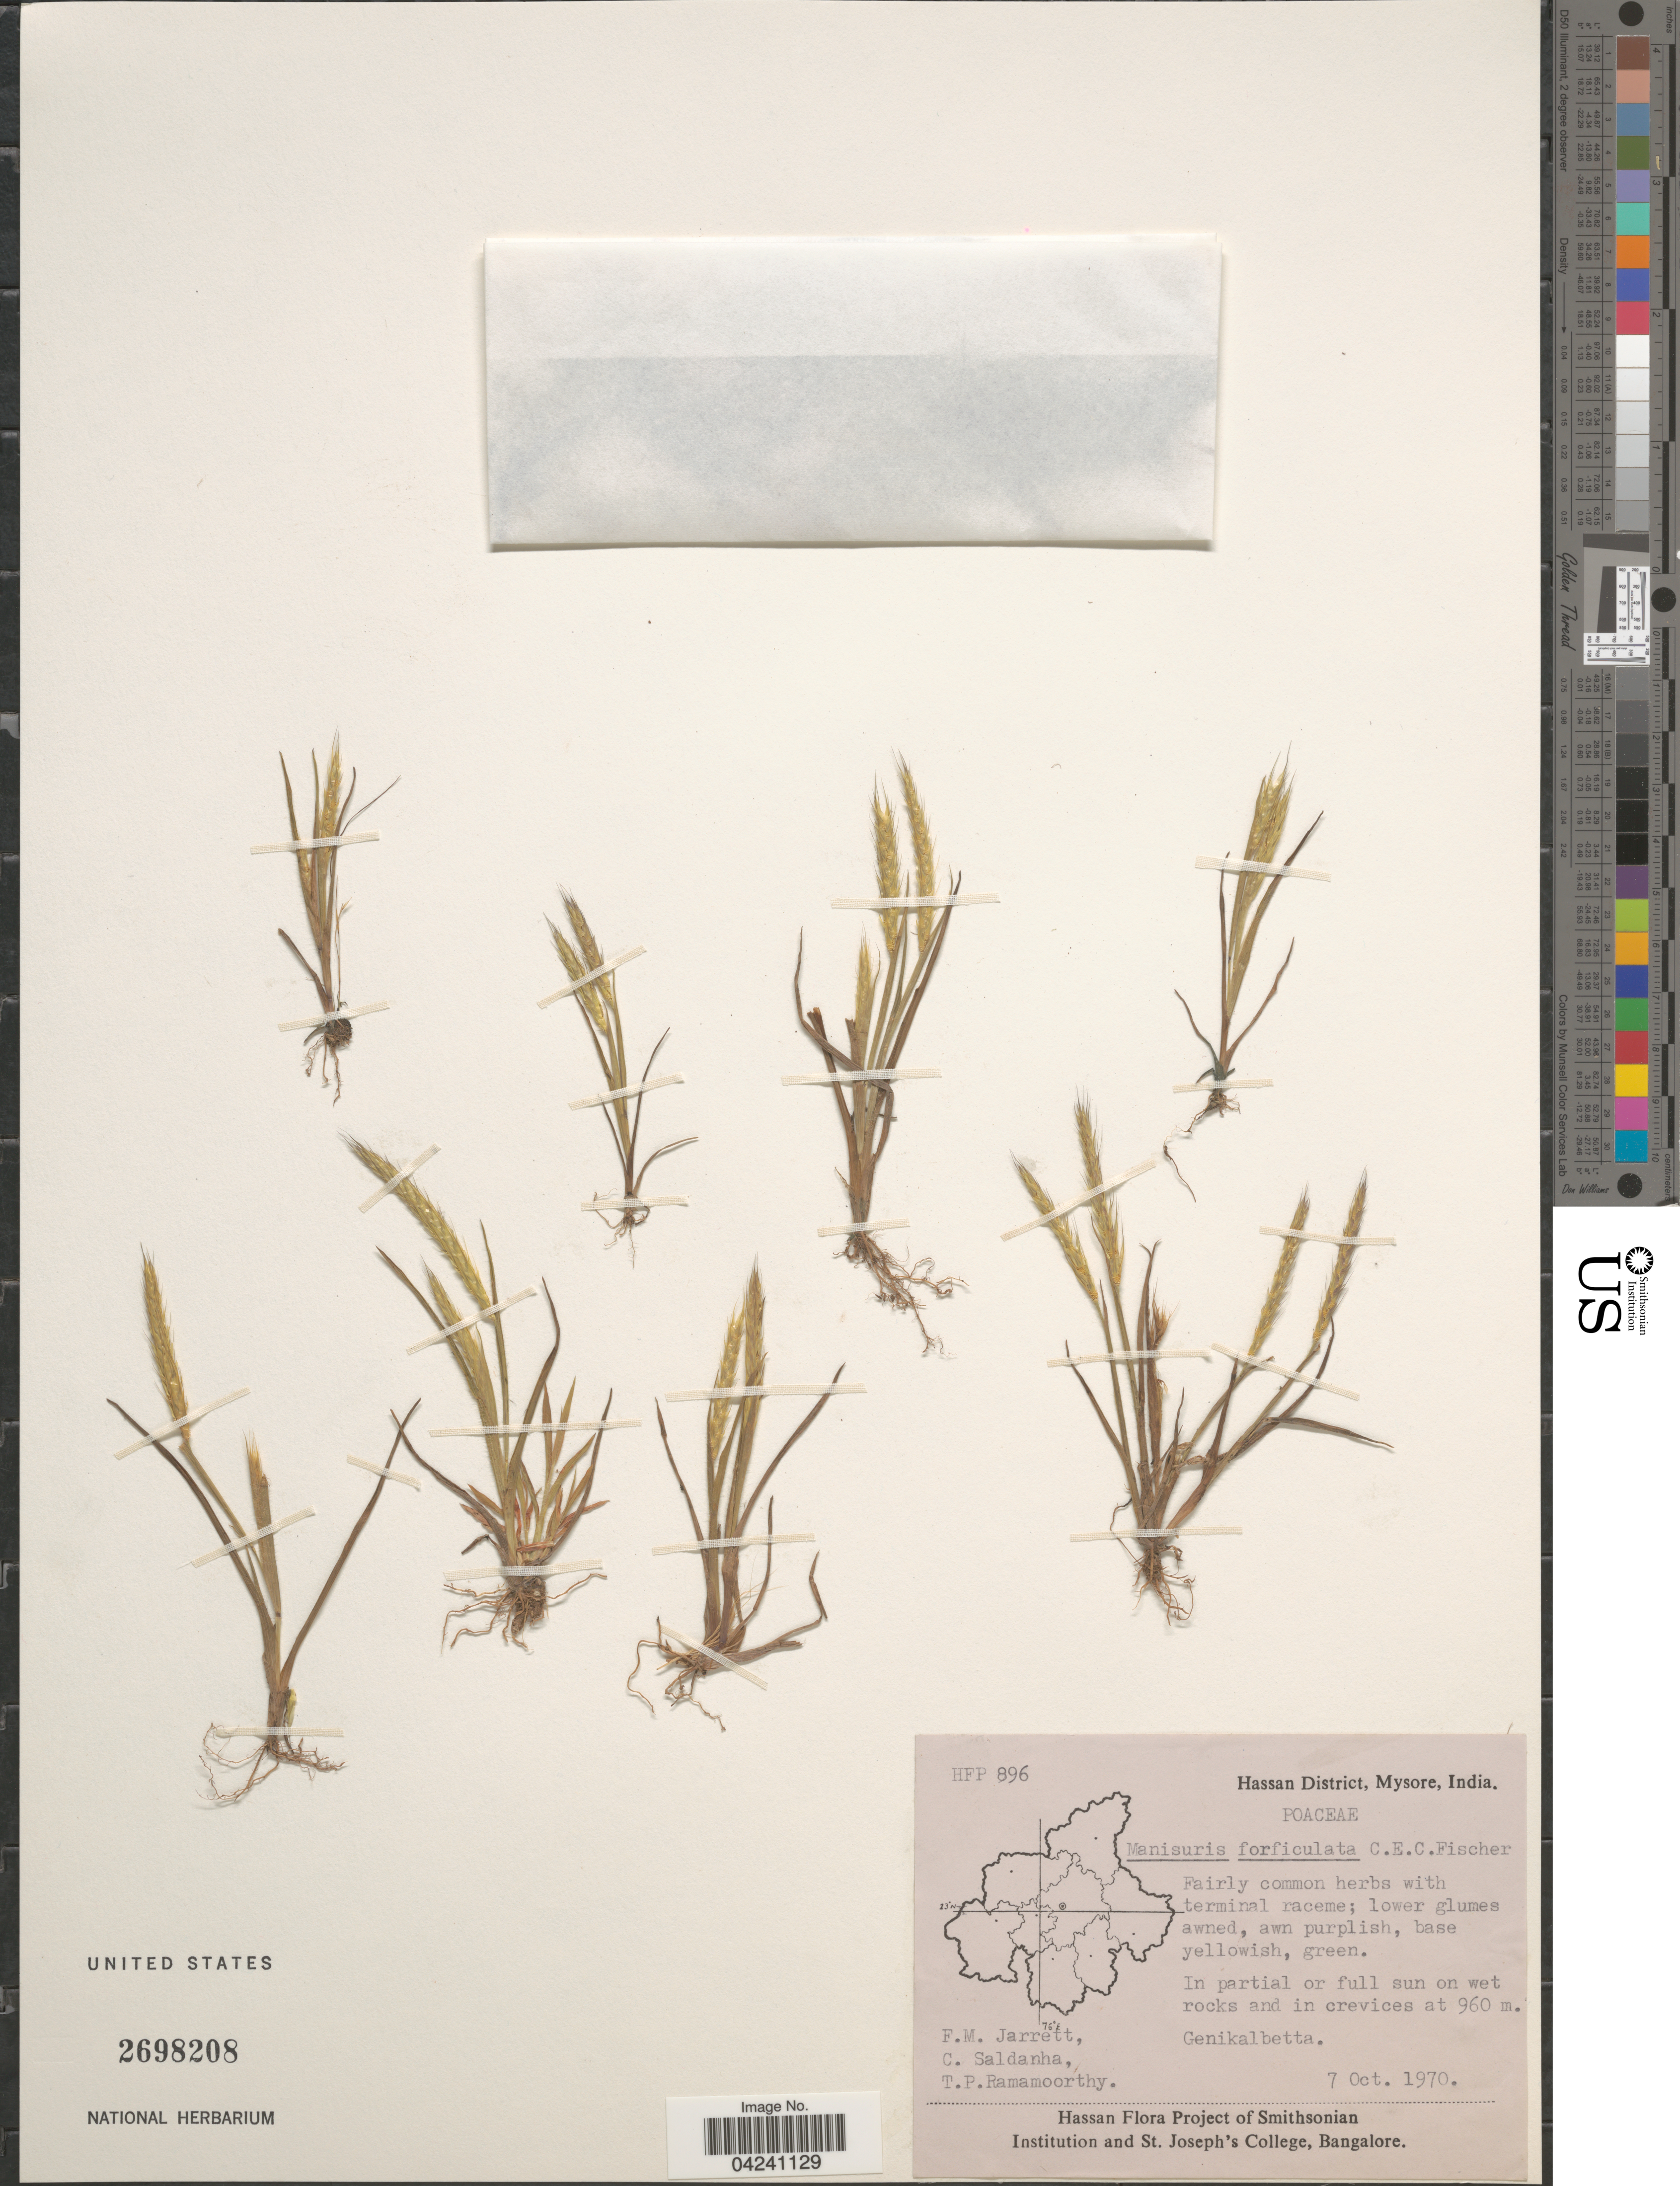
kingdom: Plantae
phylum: Tracheophyta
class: Liliopsida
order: Poales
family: Poaceae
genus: Glyphochloa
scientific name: Glyphochloa forficulata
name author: (C.E.C. Fisch.) Clayton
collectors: F. M. Jarrett, C. Saldanha & T. P. Ramamoorthy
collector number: HFP 896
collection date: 1970-10-07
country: India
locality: Hassan District, Mysore. In partial or full sun on wet rocks and in crevices. Genikalbetta.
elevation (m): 960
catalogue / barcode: US 2698208